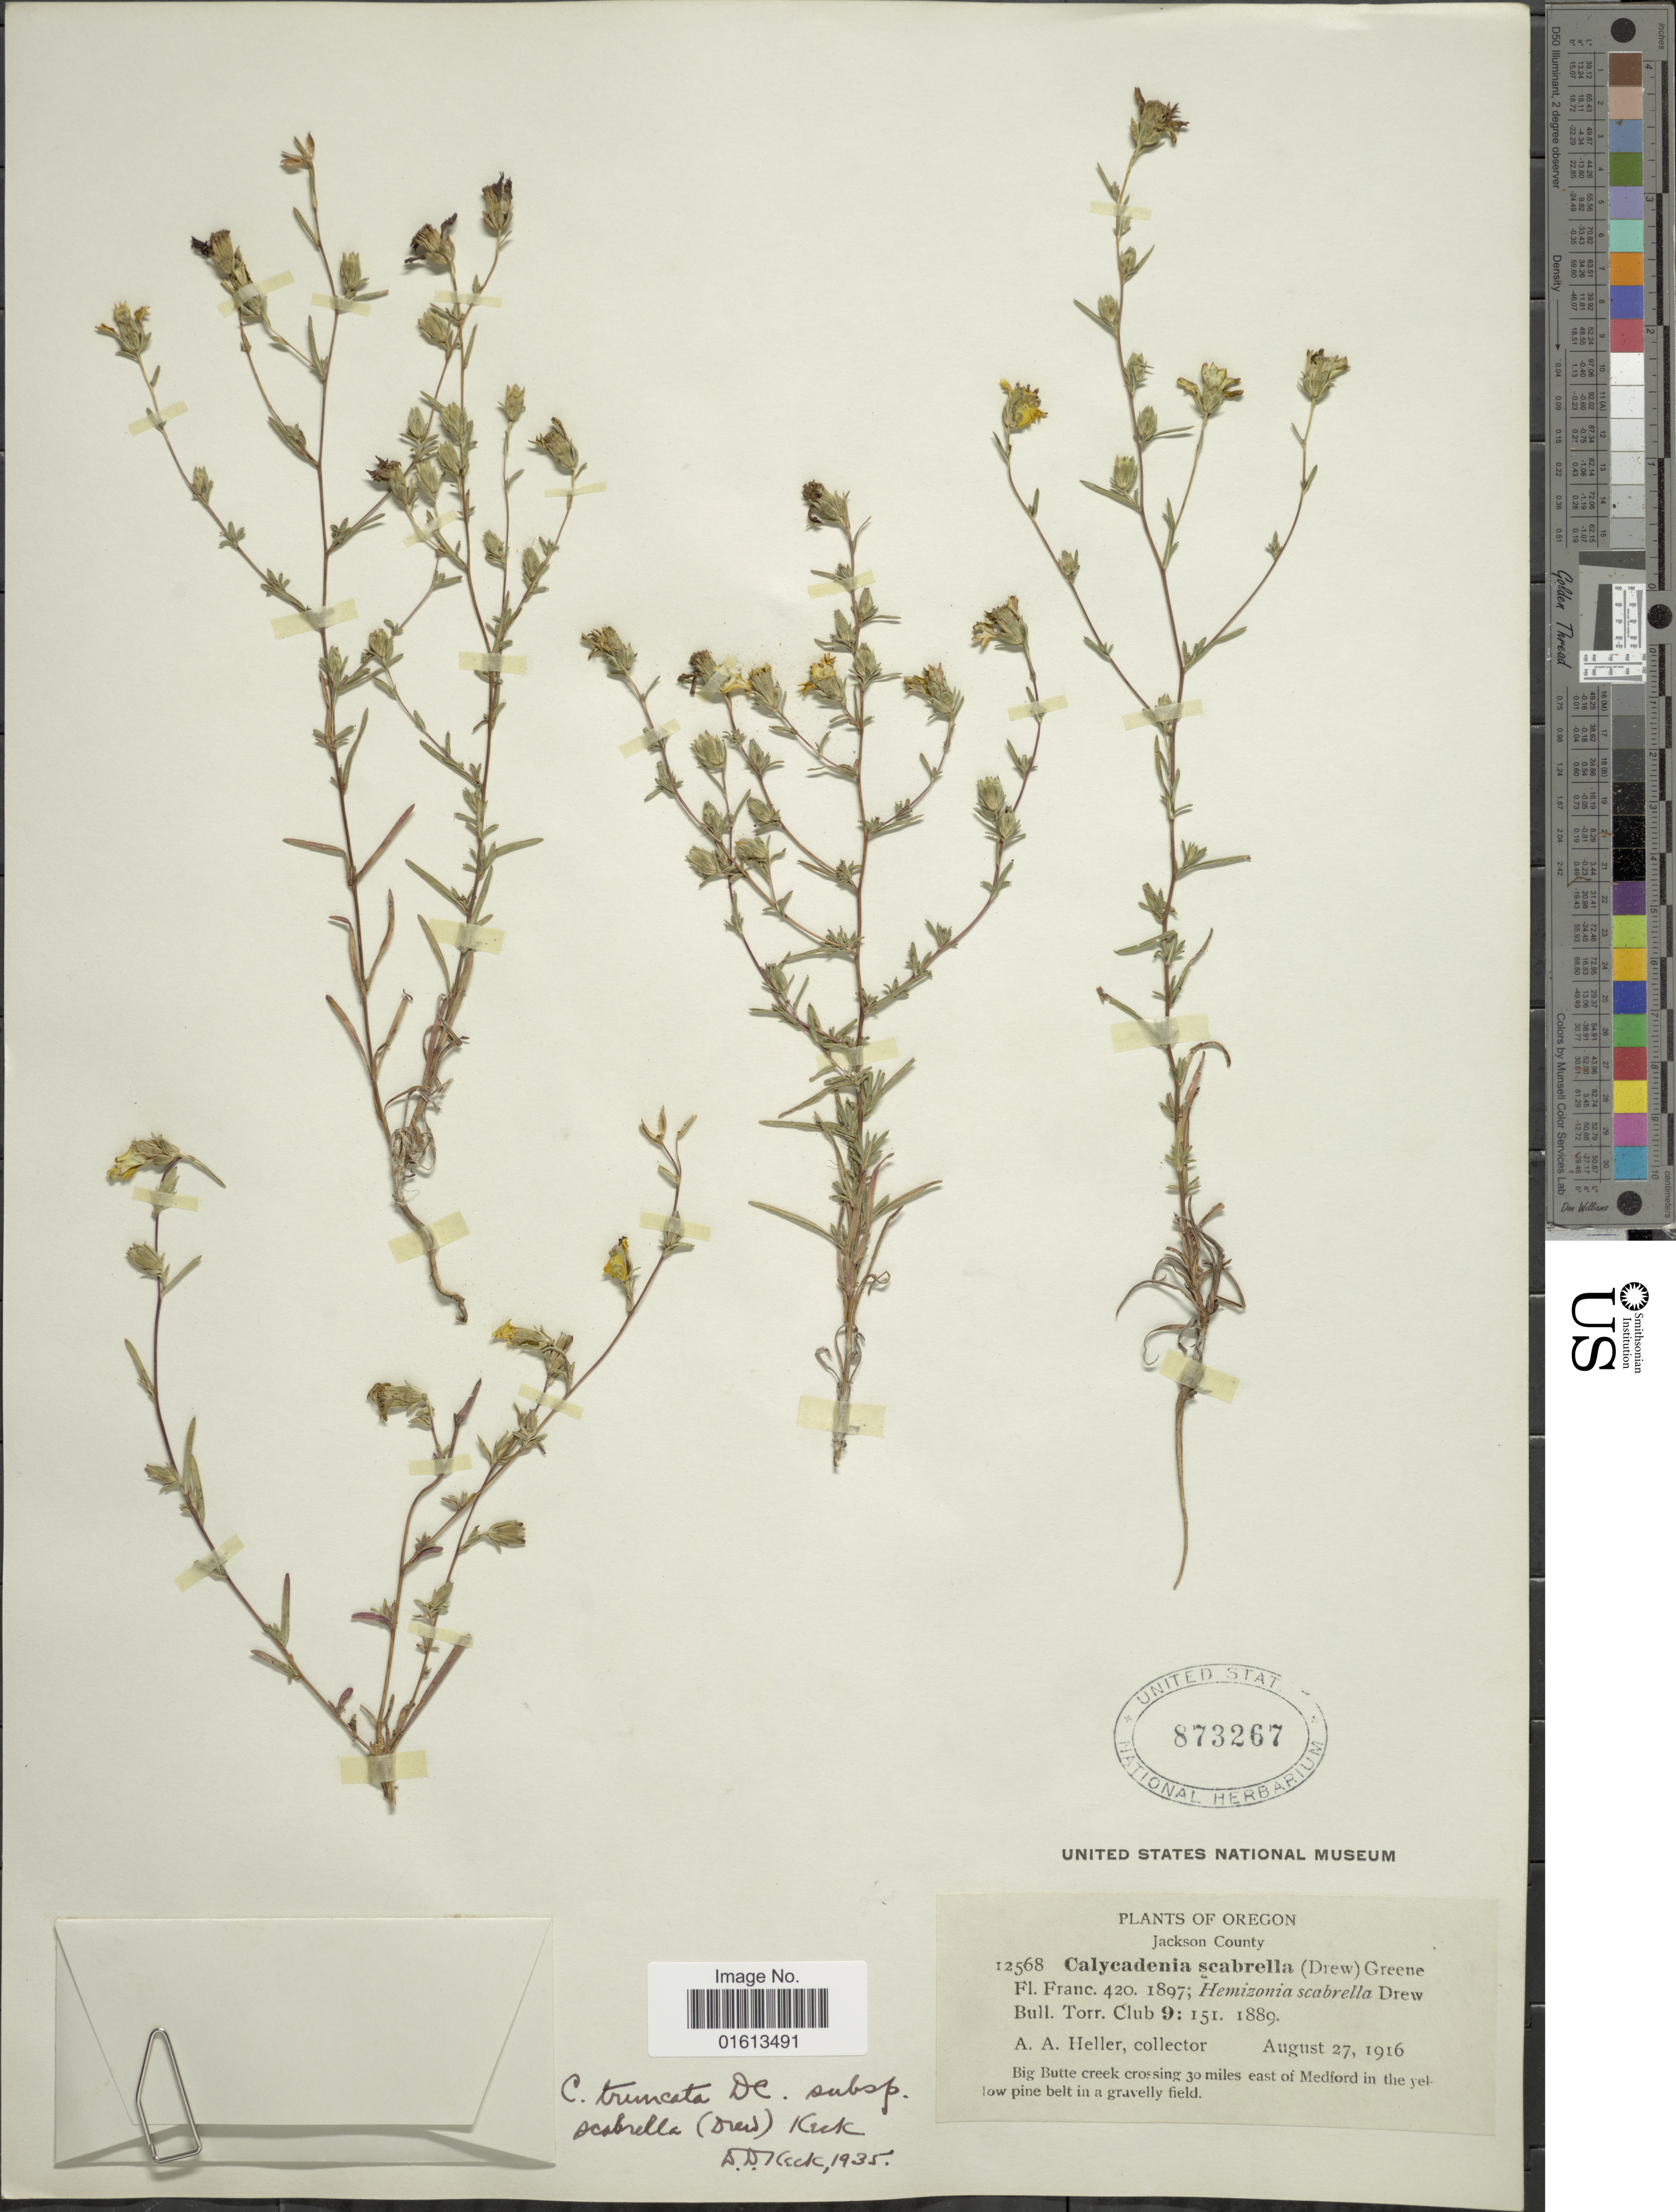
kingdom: Plantae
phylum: Tracheophyta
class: Magnoliopsida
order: Asterales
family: Asteraceae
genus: Calycadenia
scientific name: Calycadenia truncata subsp. scabrella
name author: (Drew) D.D. Keck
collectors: A. A. Heller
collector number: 12568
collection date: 1916-08-27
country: United States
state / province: Oregon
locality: Jackson County, Big Butte creek crossing 30 miles east of Medford in the yellow pine belt in a gravelly field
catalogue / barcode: US 873267